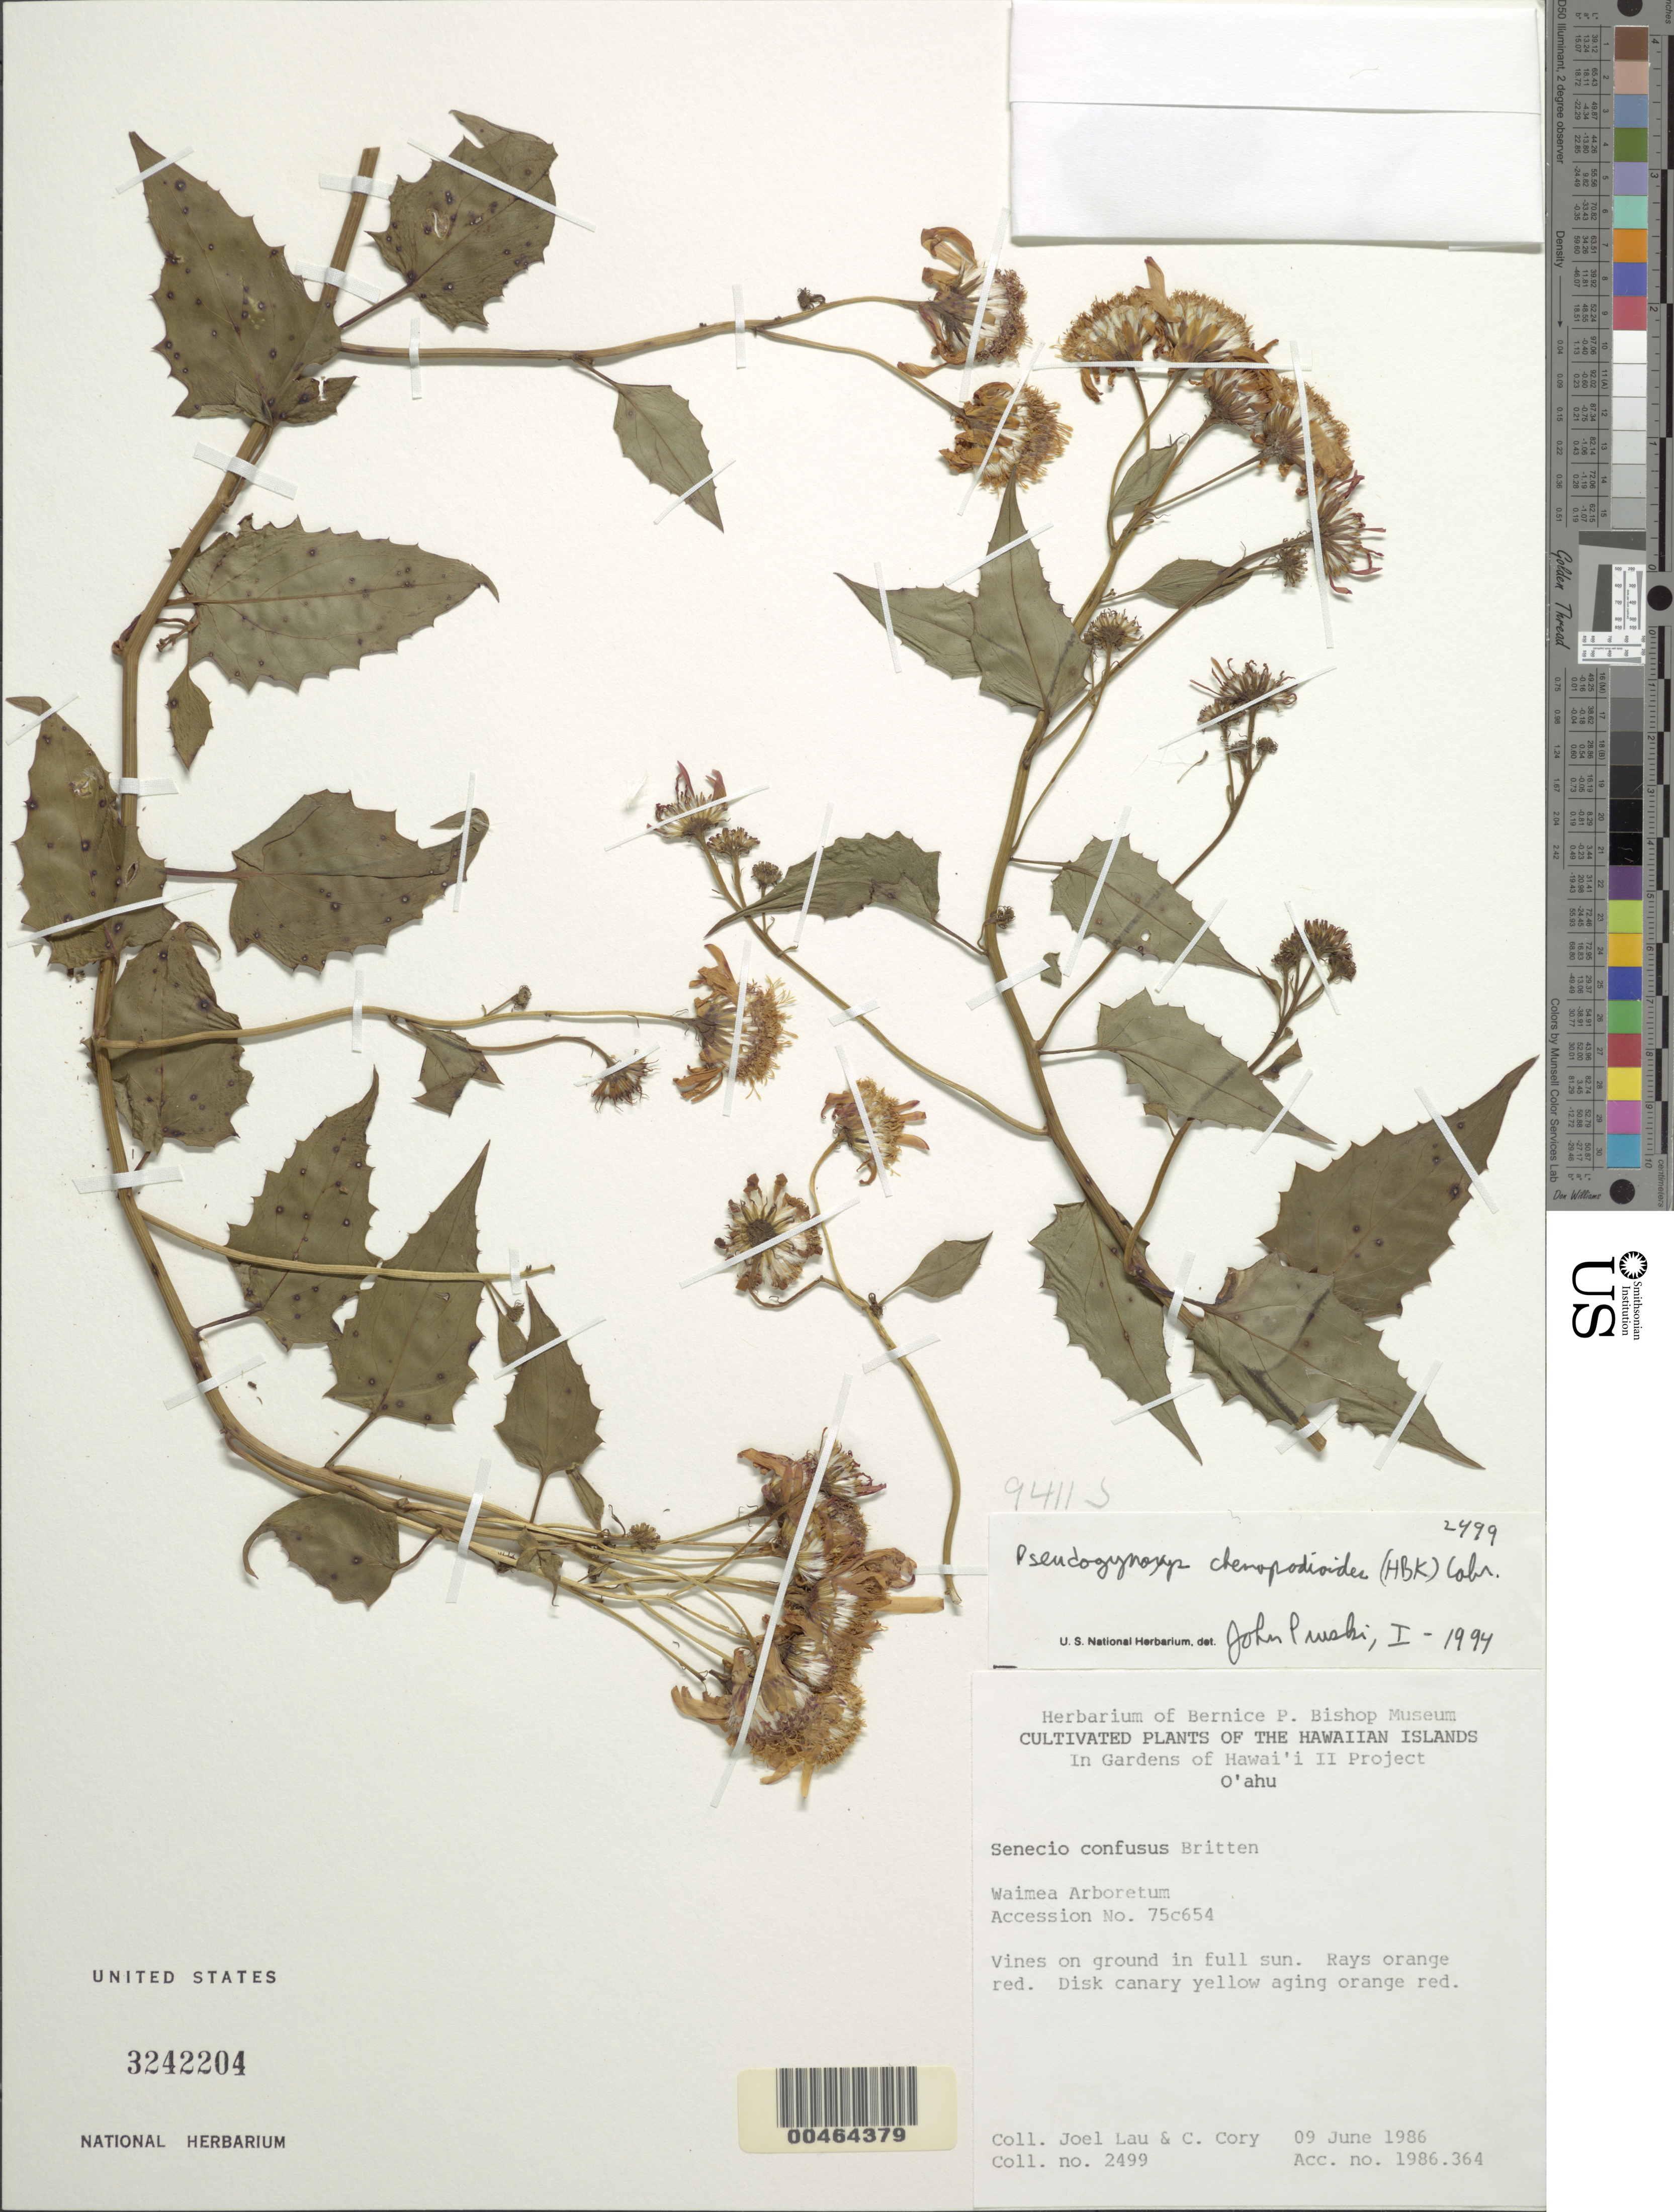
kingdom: Plantae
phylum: Tracheophyta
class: Magnoliopsida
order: Asterales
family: Asteraceae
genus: Pseudogynoxys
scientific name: Pseudogynoxys chenopodioides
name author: (Kunth) Cabrera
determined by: Pruski, J. F.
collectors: J. Lau & C. Cory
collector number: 2499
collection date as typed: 9 Jun 1986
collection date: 1986-06-09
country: United States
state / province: Hawaii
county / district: Kauai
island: Kaua'i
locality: Waimea Arboretum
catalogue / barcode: US 3242204